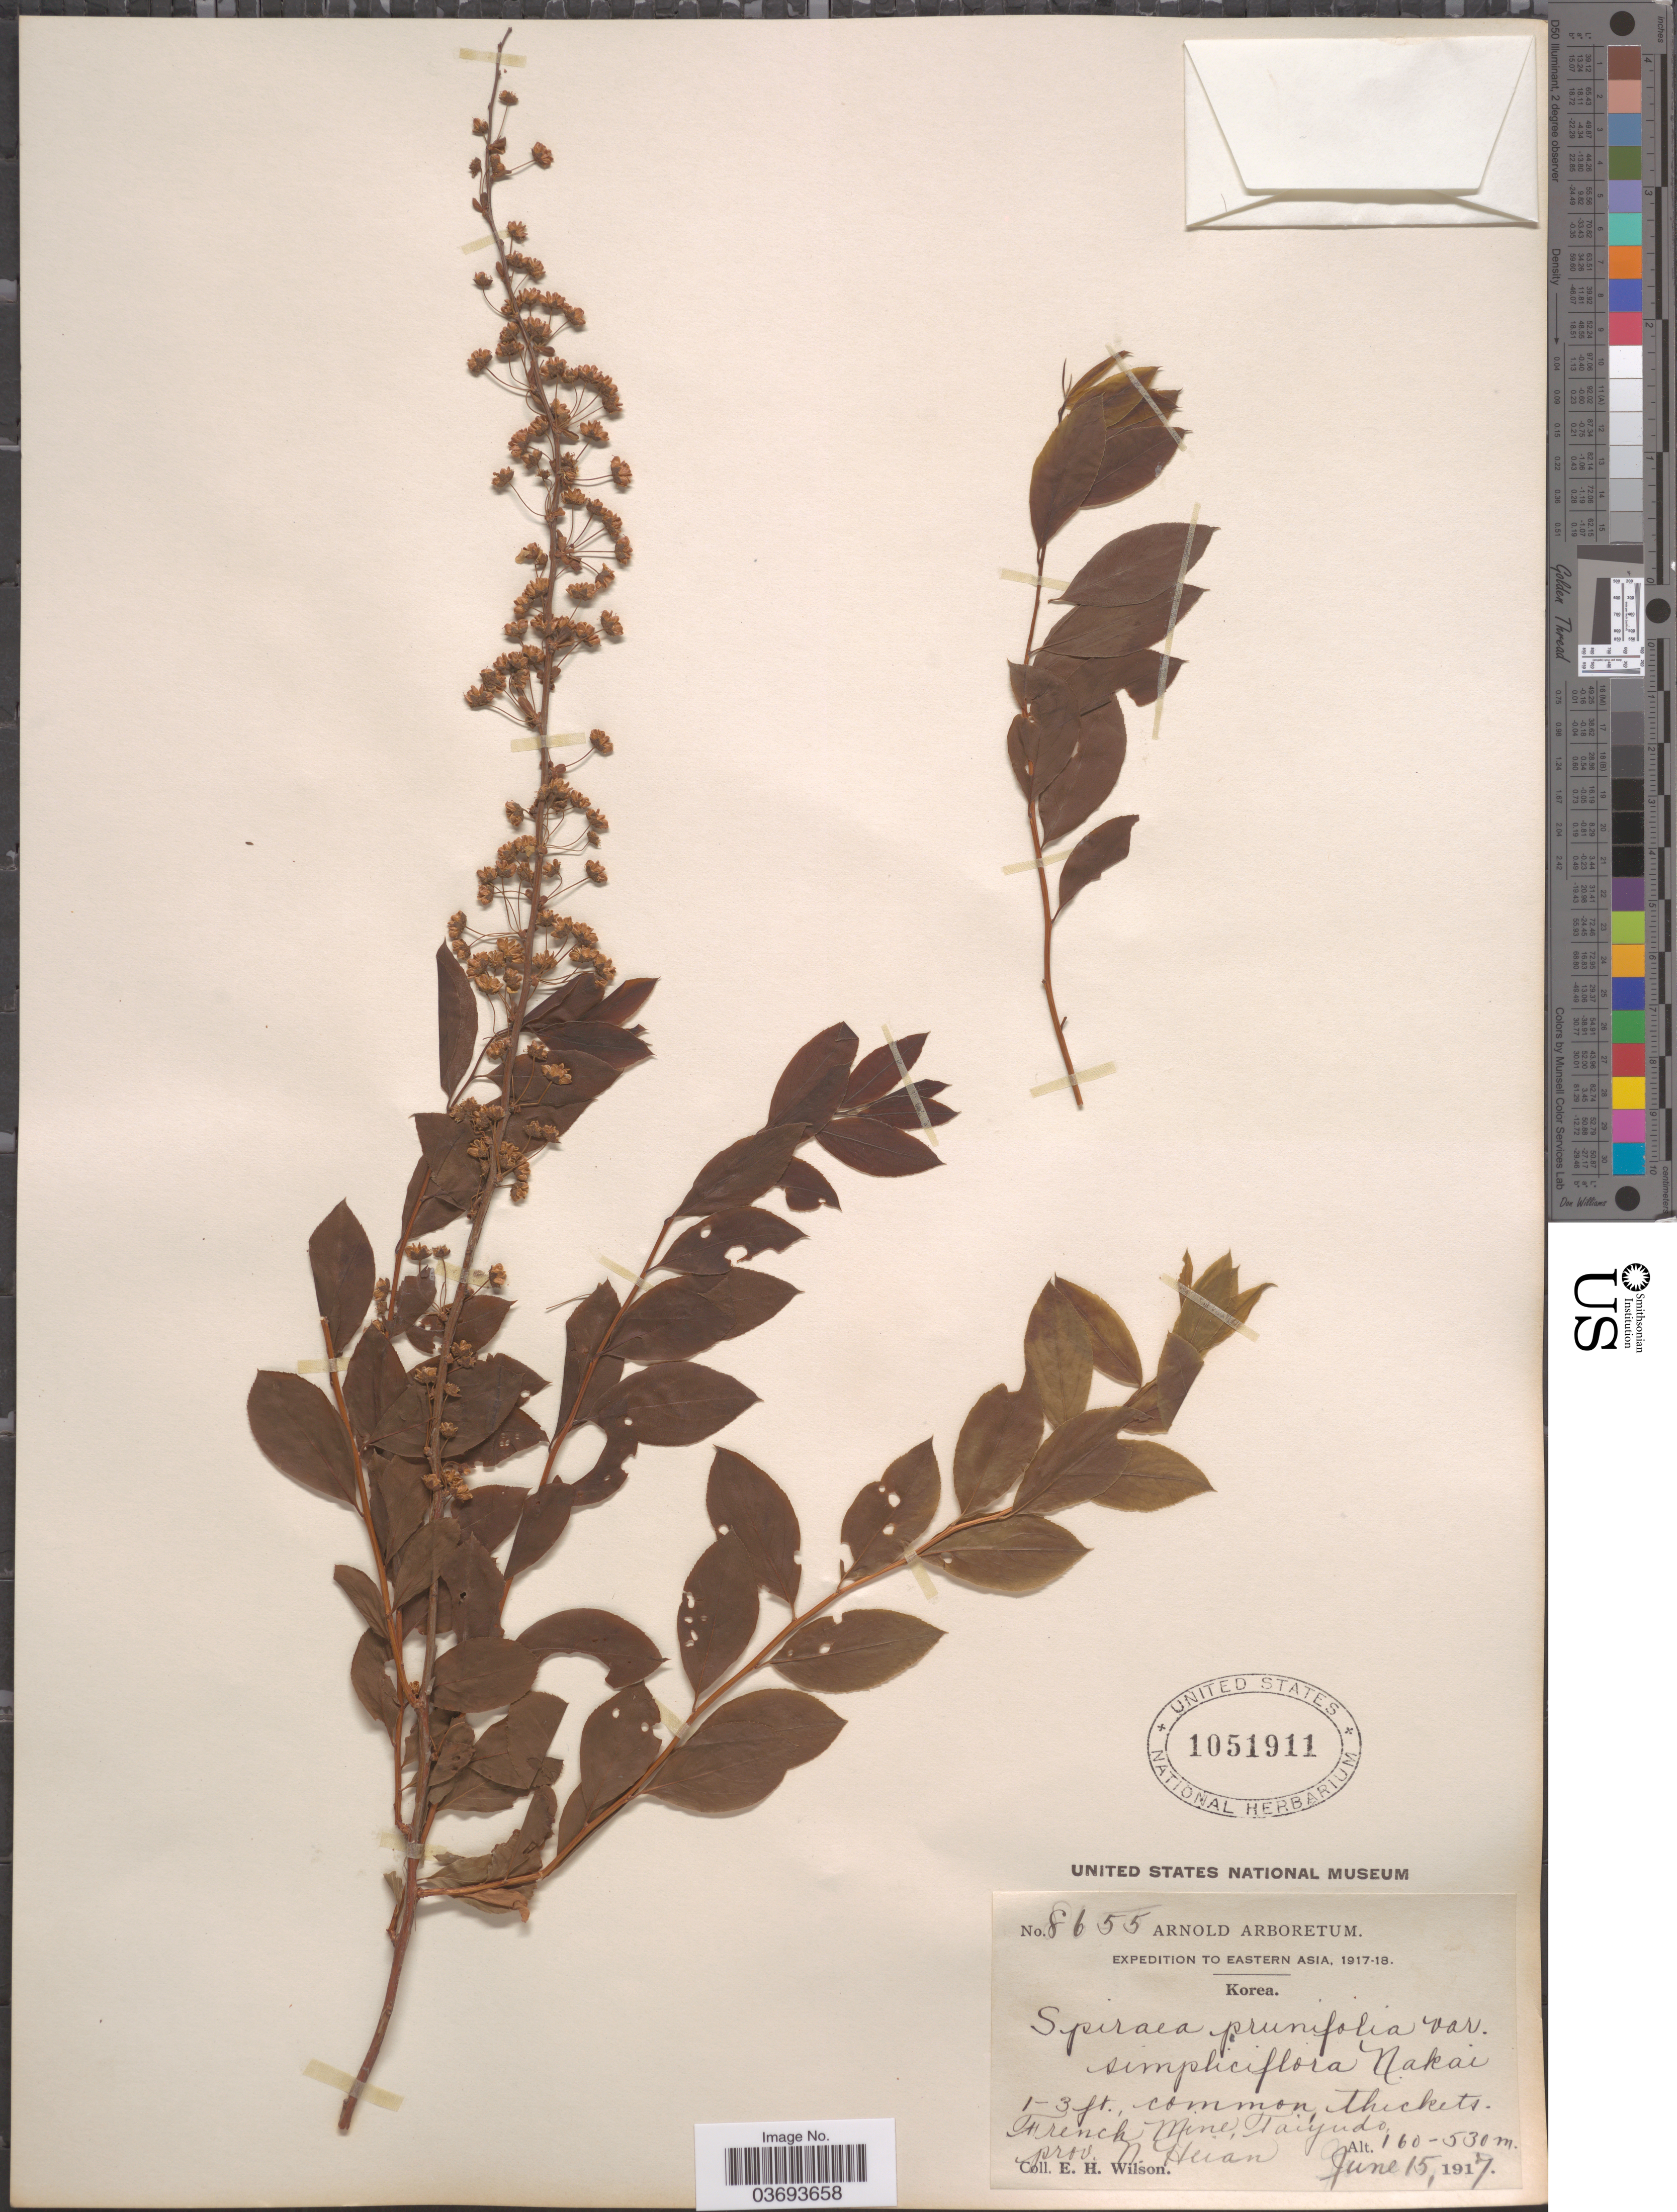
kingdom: Plantae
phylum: Tracheophyta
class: Magnoliopsida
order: Rosales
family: Rosaceae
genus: Spiraea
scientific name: Spiraea prunifolia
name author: Siebold & Zucc.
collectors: E. Wilson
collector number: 8655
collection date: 1917-06-15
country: North Korea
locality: French Mine, Taiyudo. Prov. N. Heian.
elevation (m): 160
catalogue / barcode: US 1051911